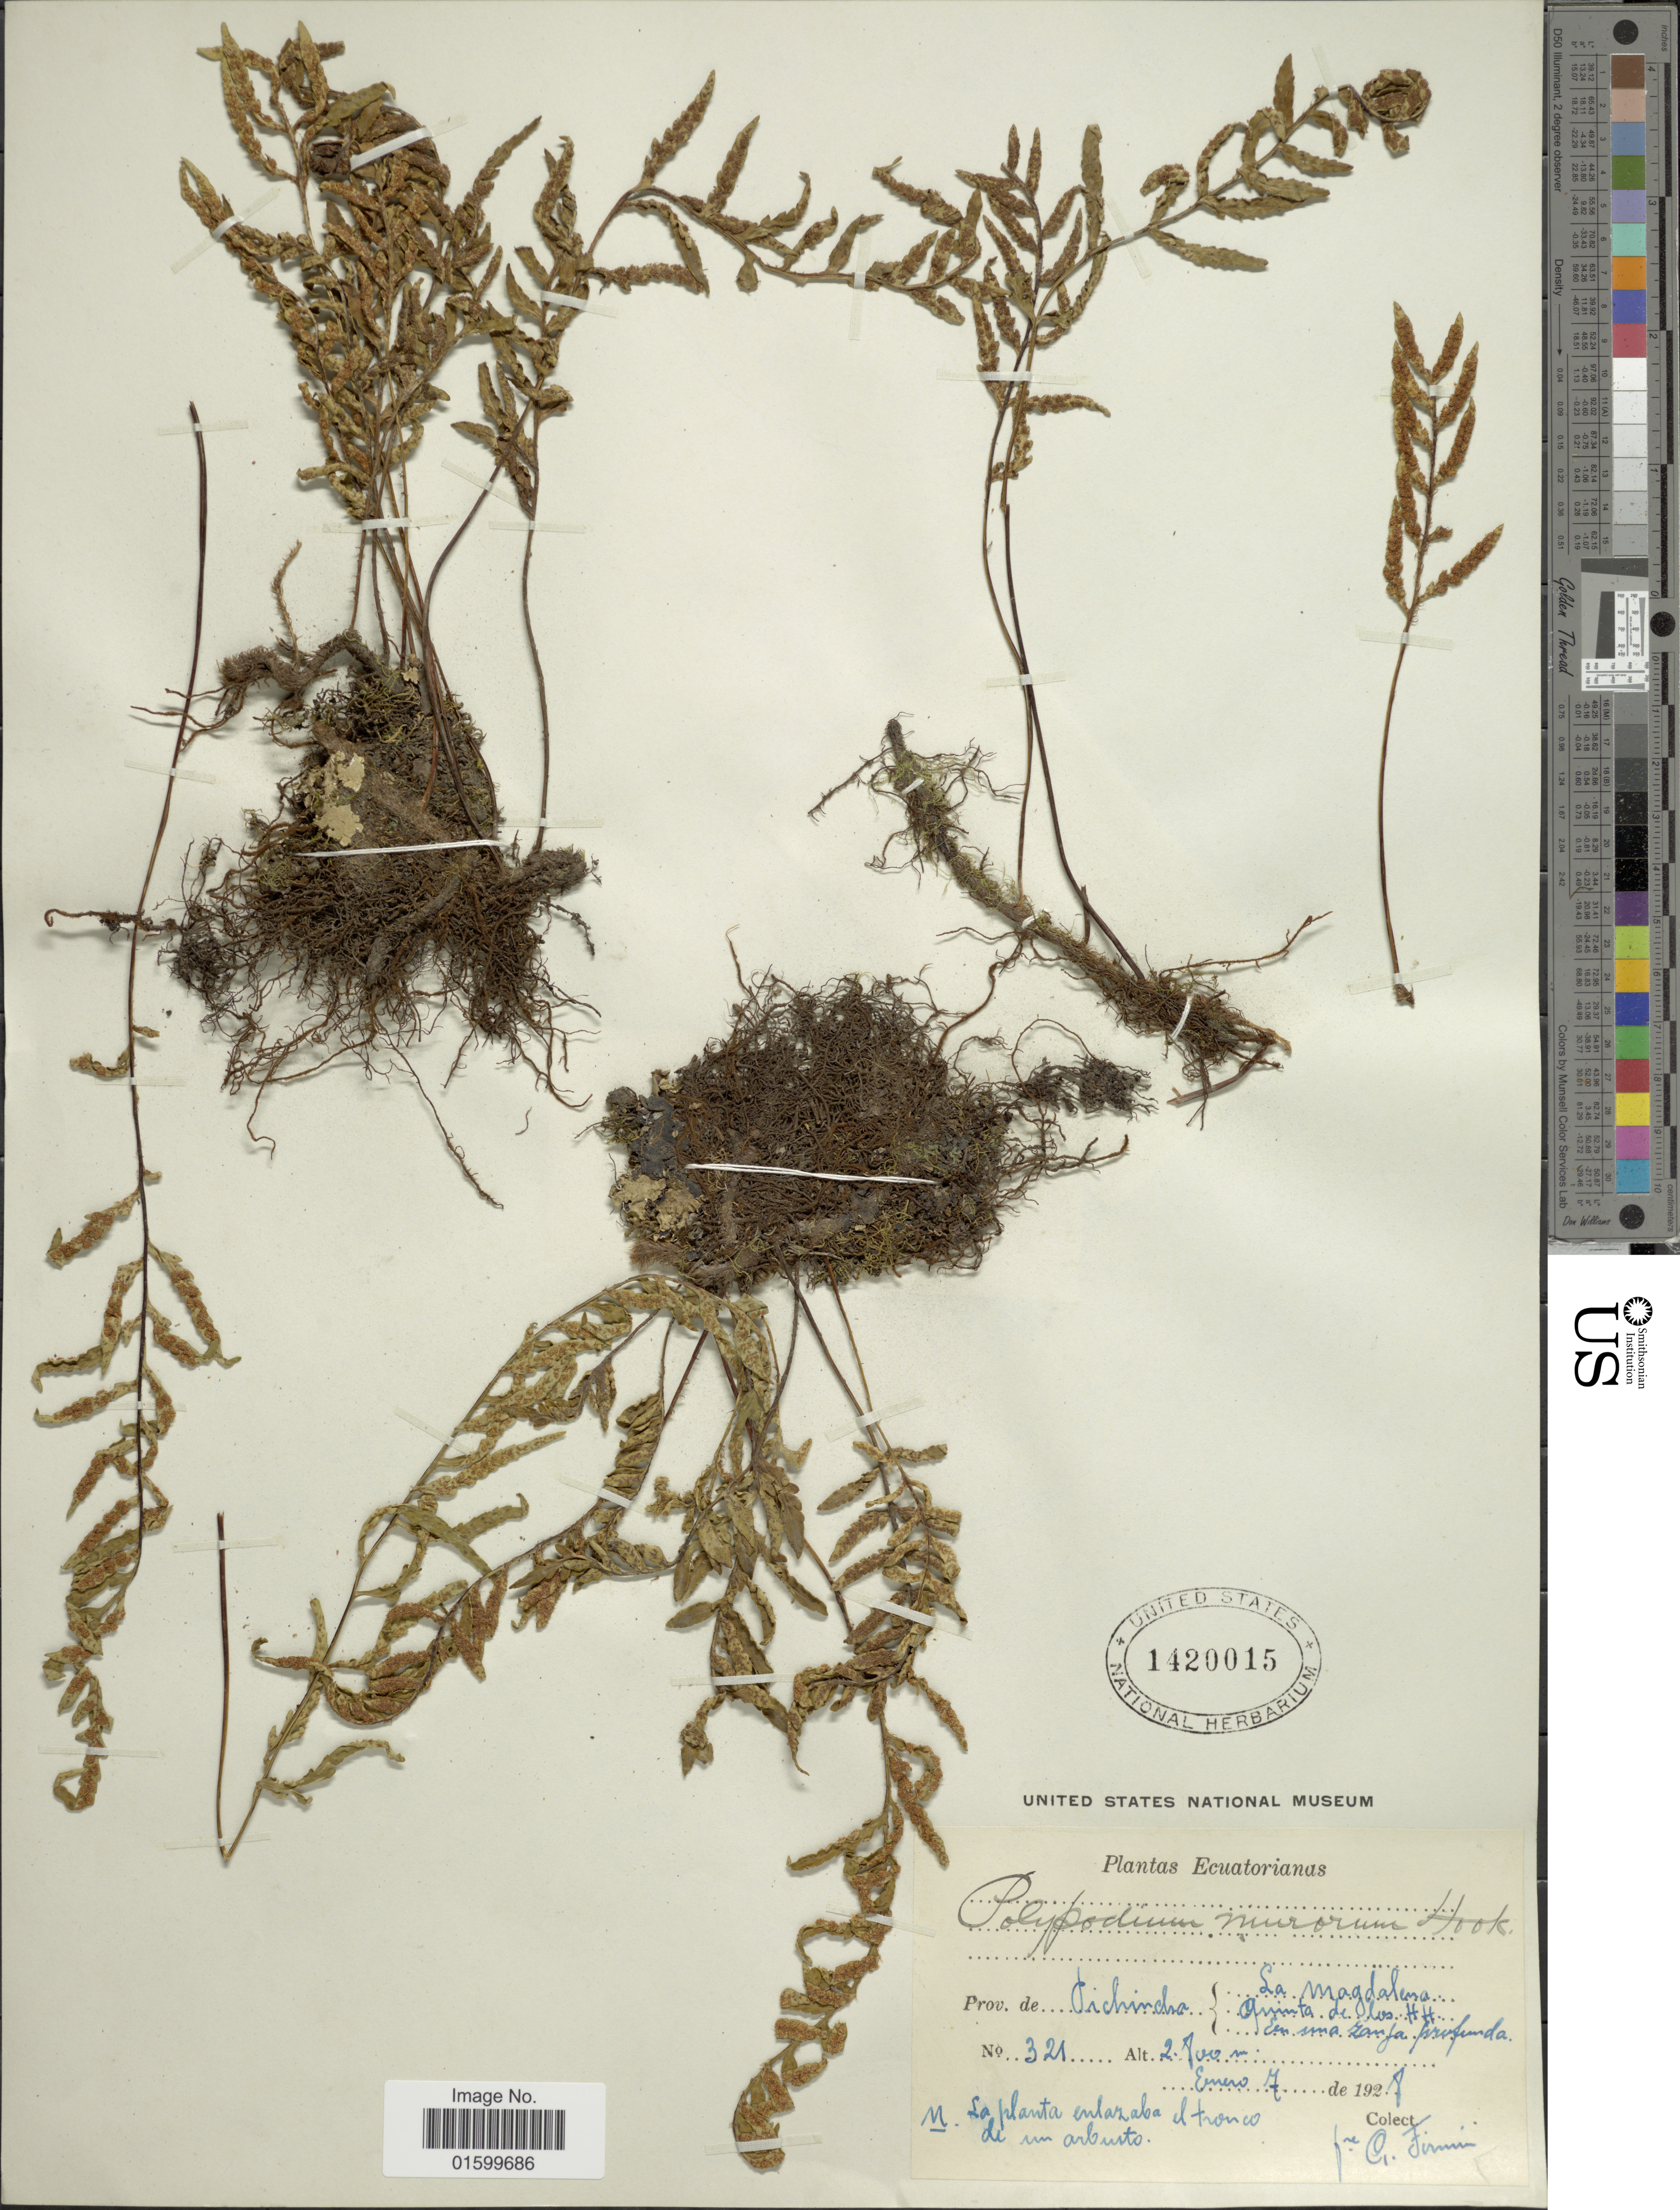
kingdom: Plantae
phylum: Tracheophyta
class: Polypodiopsida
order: Polypodiales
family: Polypodiaceae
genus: Pleopeltis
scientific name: Pleopeltis murorum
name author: (Hook.) A.R. Sm. & Tejero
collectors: G. Firmin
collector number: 321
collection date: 1928-01-07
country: Ecuador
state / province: Pichincha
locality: Ecuatorianas, Prov. de Pichincha, La Magdalena, Quinta de los HH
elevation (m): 2700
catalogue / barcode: US 1420015